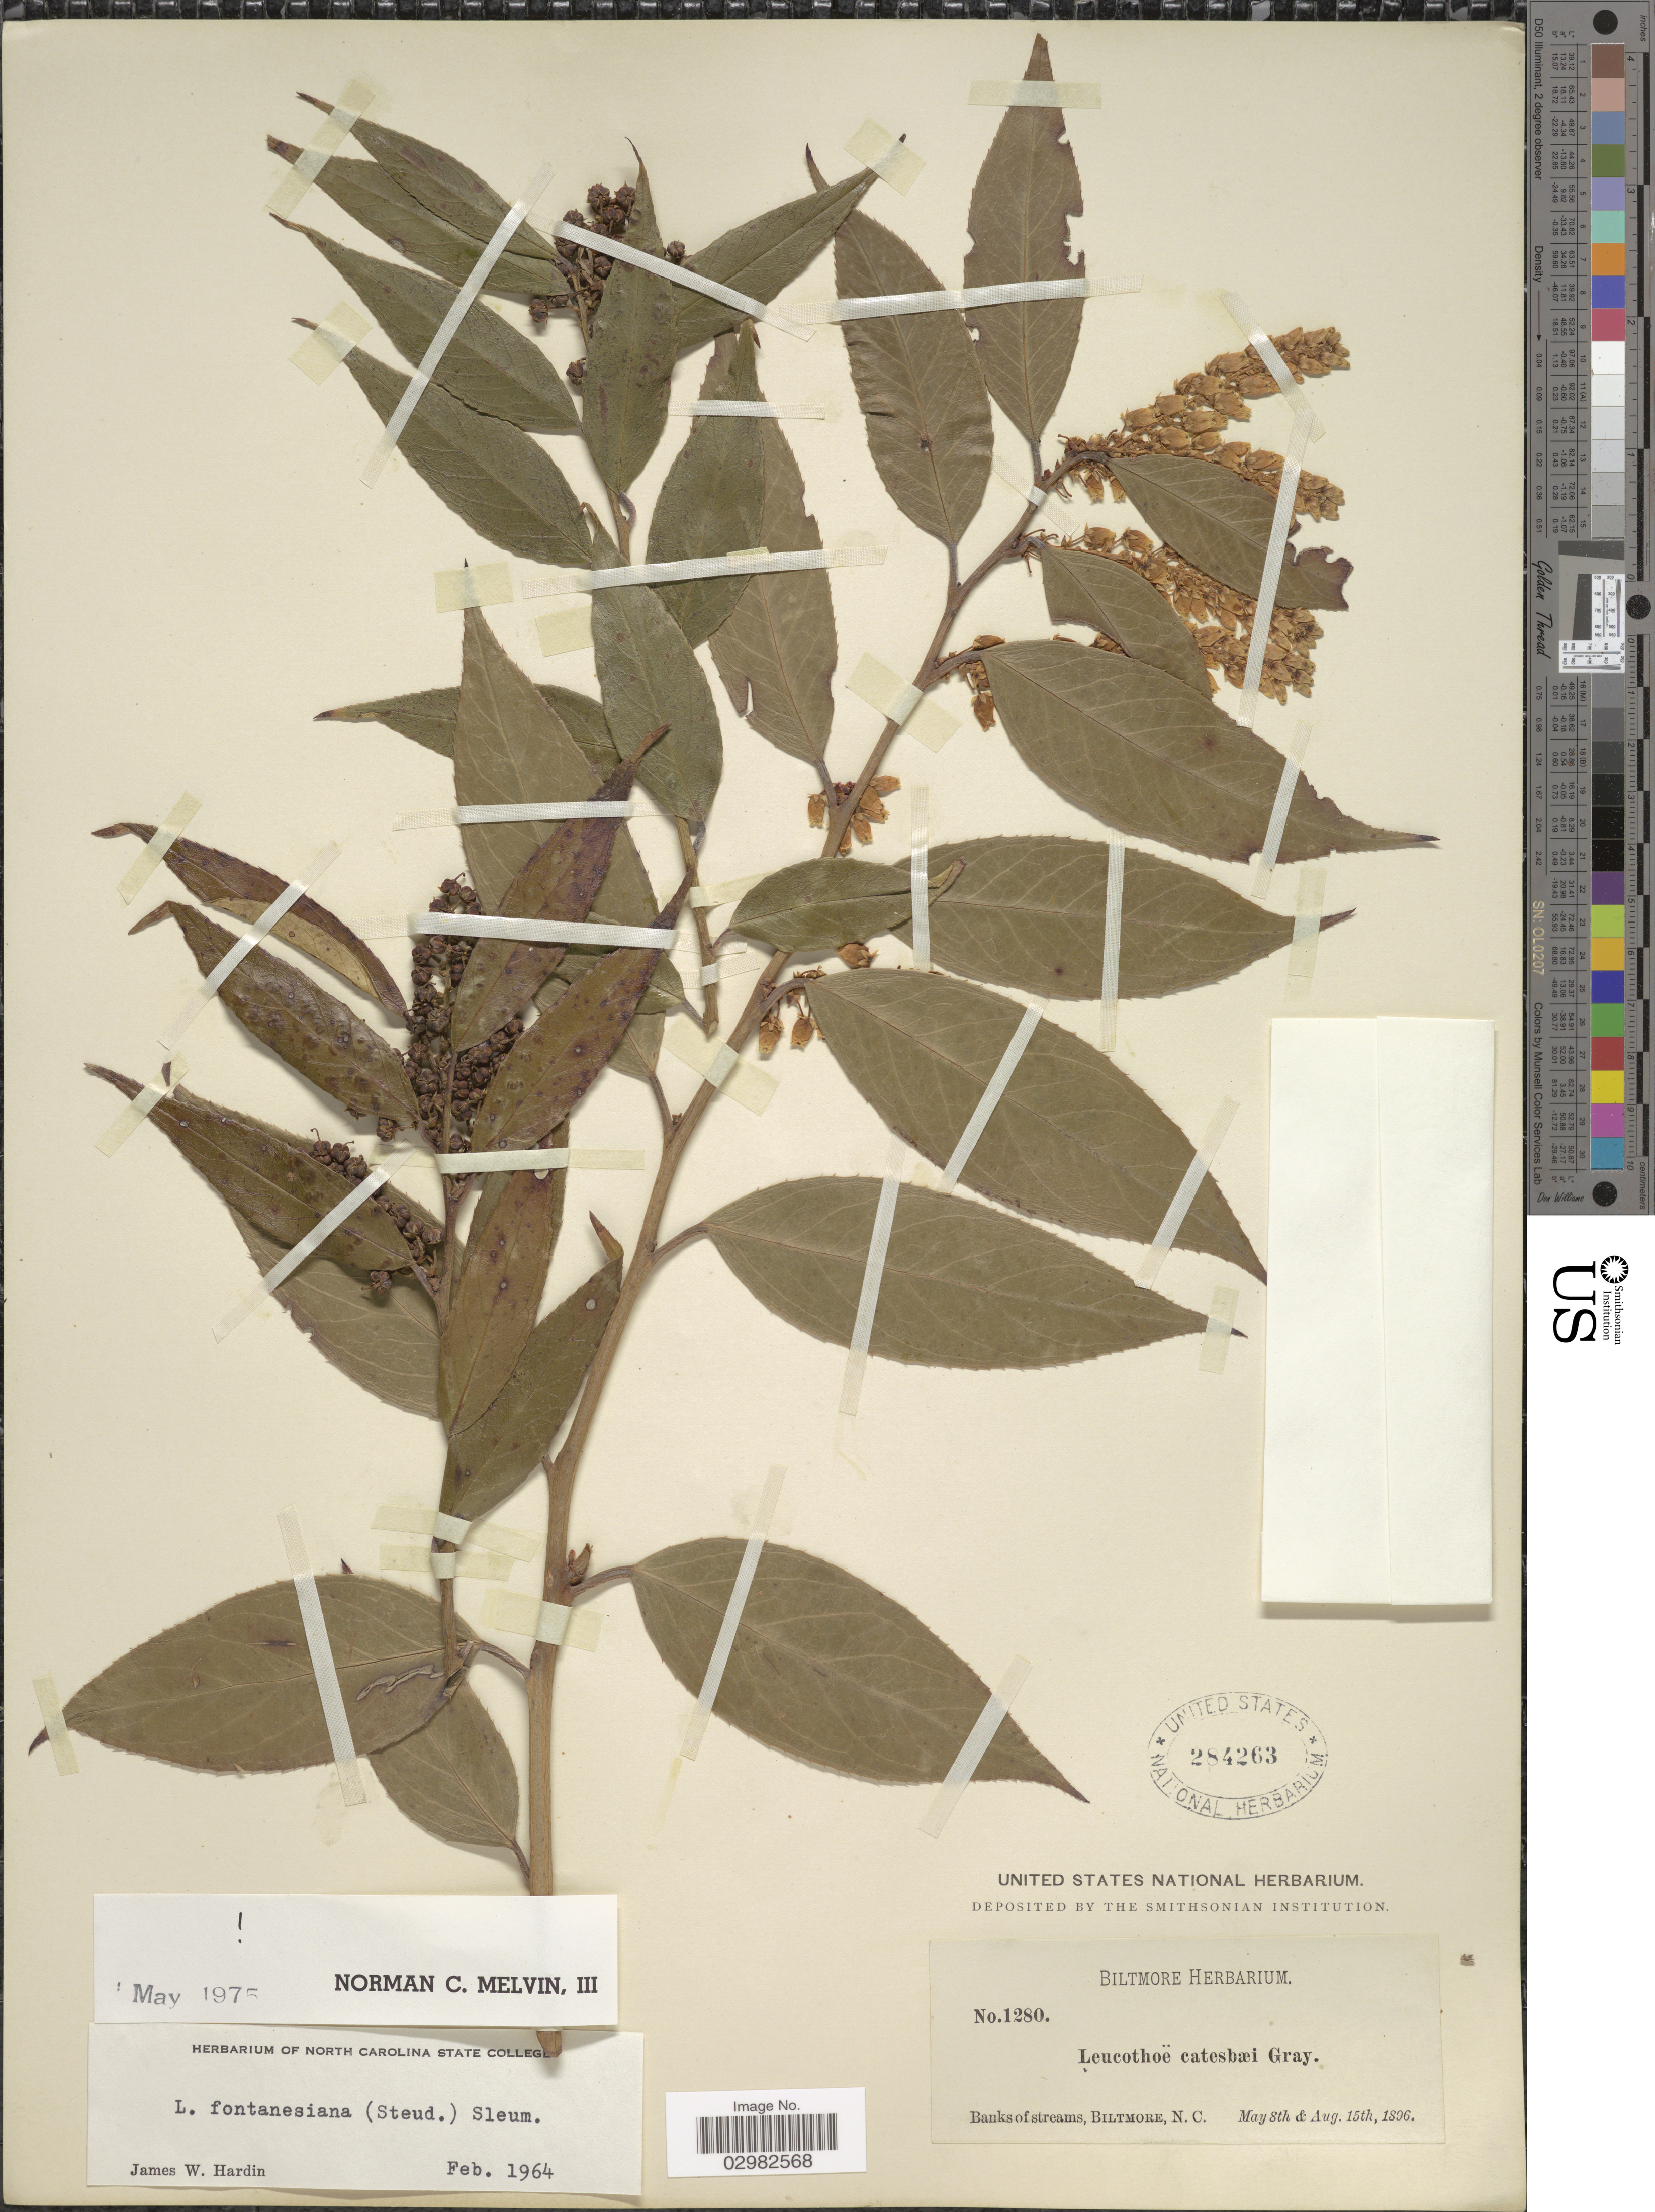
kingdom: Plantae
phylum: Tracheophyta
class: Magnoliopsida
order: Ericales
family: Ericaceae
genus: Leucothoe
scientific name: Leucothoë fontanesiana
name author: (Steud.) Sleumer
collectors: ex herb. Biltmore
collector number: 1280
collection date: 1896-05-08/1896-08-15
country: United States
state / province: North Carolina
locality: Banks of streams, Biltmore.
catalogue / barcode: US 184263